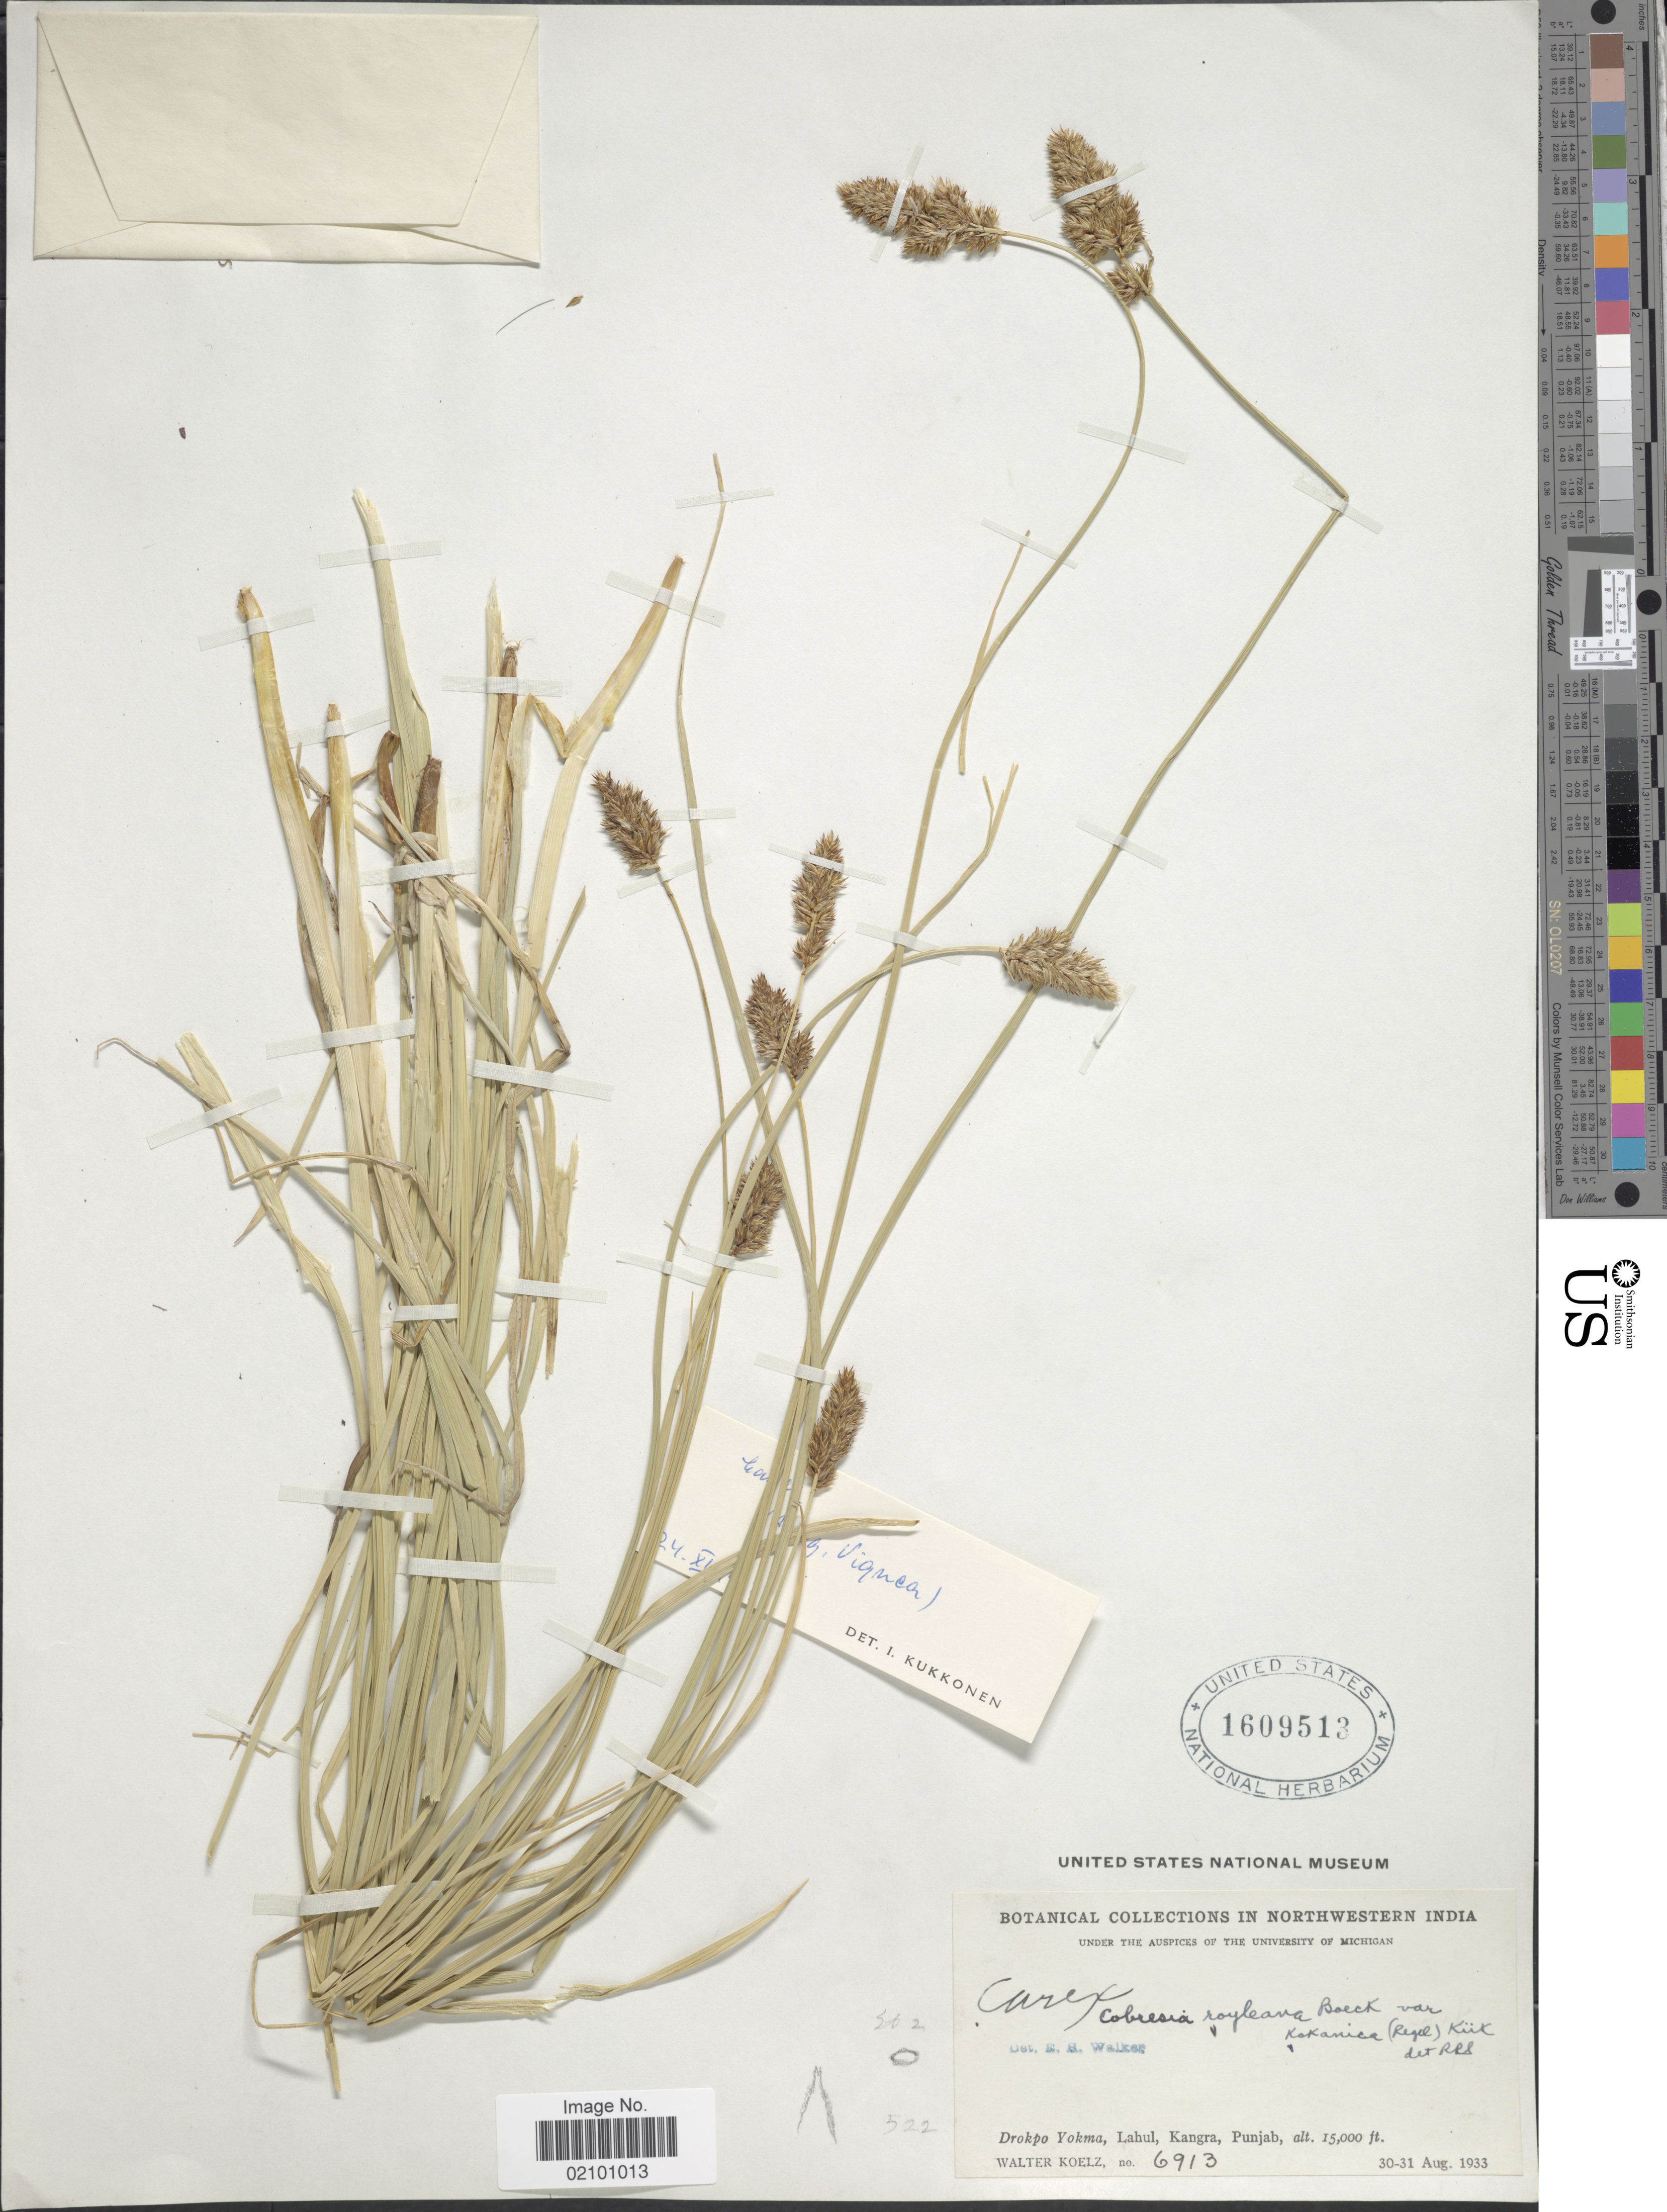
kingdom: Plantae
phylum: Tracheophyta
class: Liliopsida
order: Poales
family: Cyperaceae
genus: Carex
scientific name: Carex kokanica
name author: (Regal) S.R. Zhang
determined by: Strong, M. T., (US), Smithsonian Institution - National Museum of Natural History (UNITED STATES)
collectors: W. N. Koelz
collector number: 6913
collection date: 1933-08-30/1933-08-31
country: India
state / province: Punjab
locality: Northwestern India, Drokpo Yokma, Lahul, Kangra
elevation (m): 4572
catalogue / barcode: US 1609513